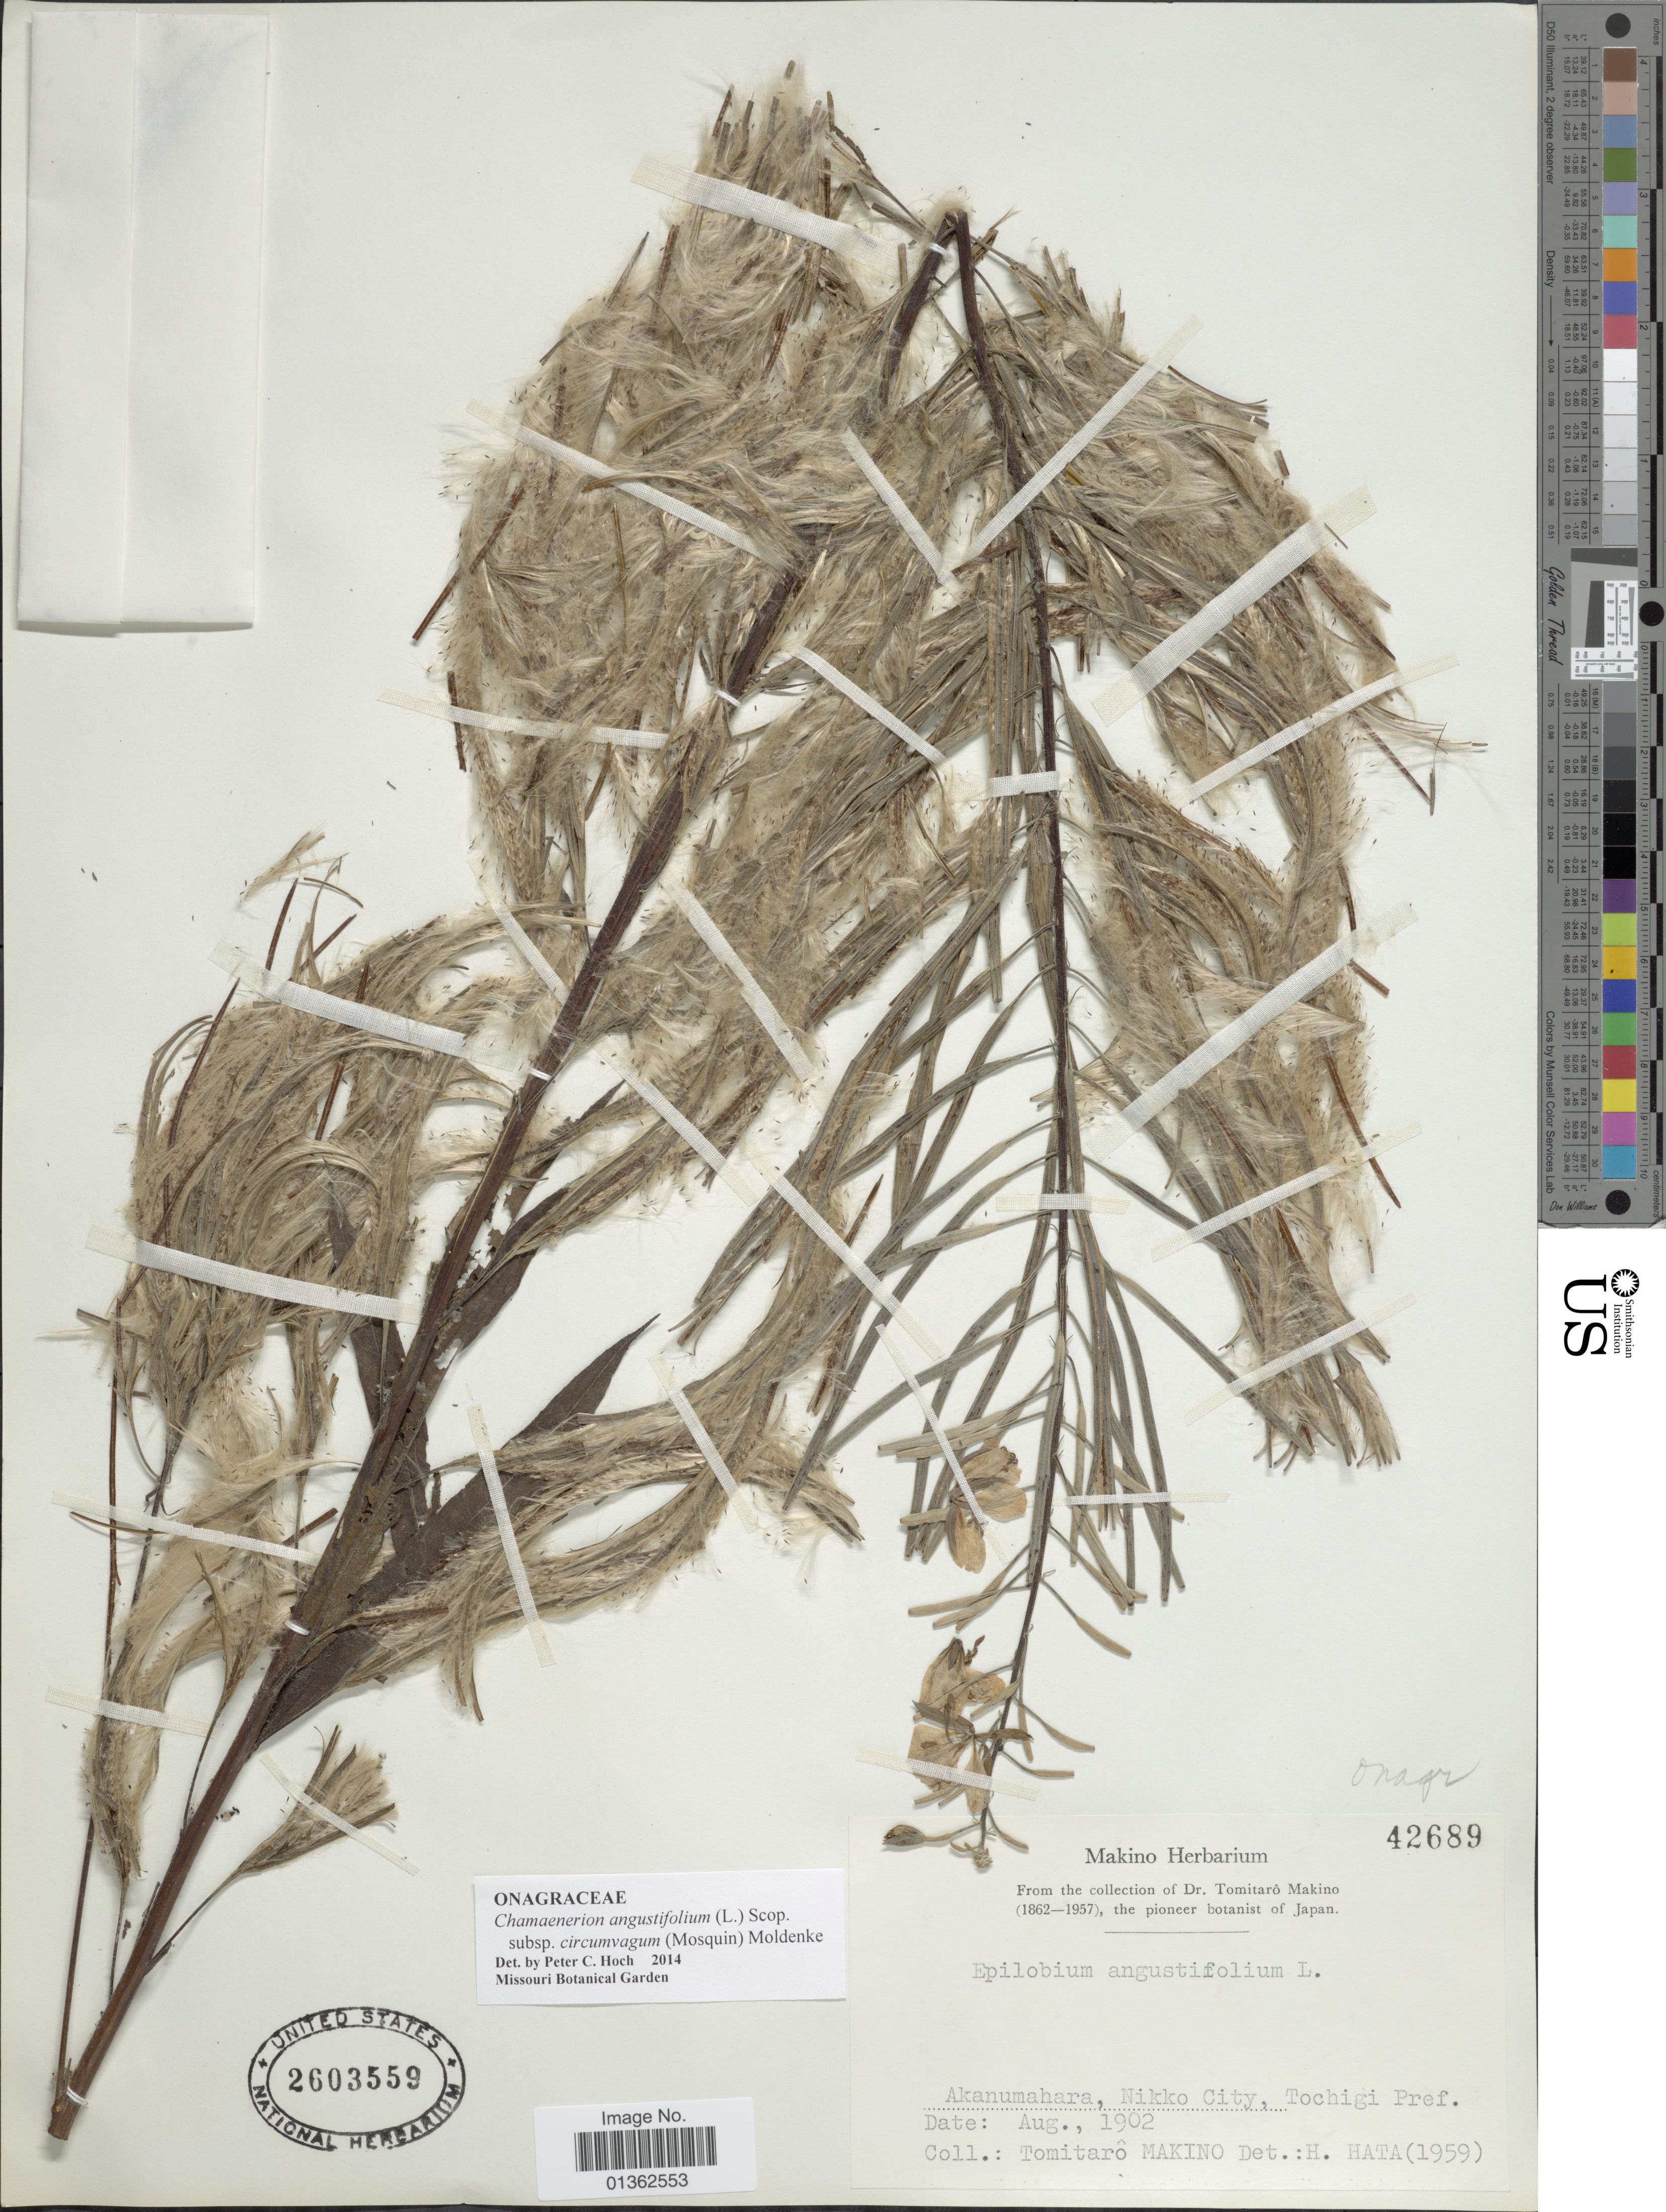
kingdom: Plantae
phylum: Tracheophyta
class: Magnoliopsida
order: Myrtales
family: Onagraceae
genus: Chamaenerion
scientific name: Chamaenerion angustifolium subsp. circumvagum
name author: (Mosquin) Moldenke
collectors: T. Makino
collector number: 42689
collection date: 1902-08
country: Japan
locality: Akanumahara, Nikko City, Tochigi Pref.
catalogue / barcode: US 2603559